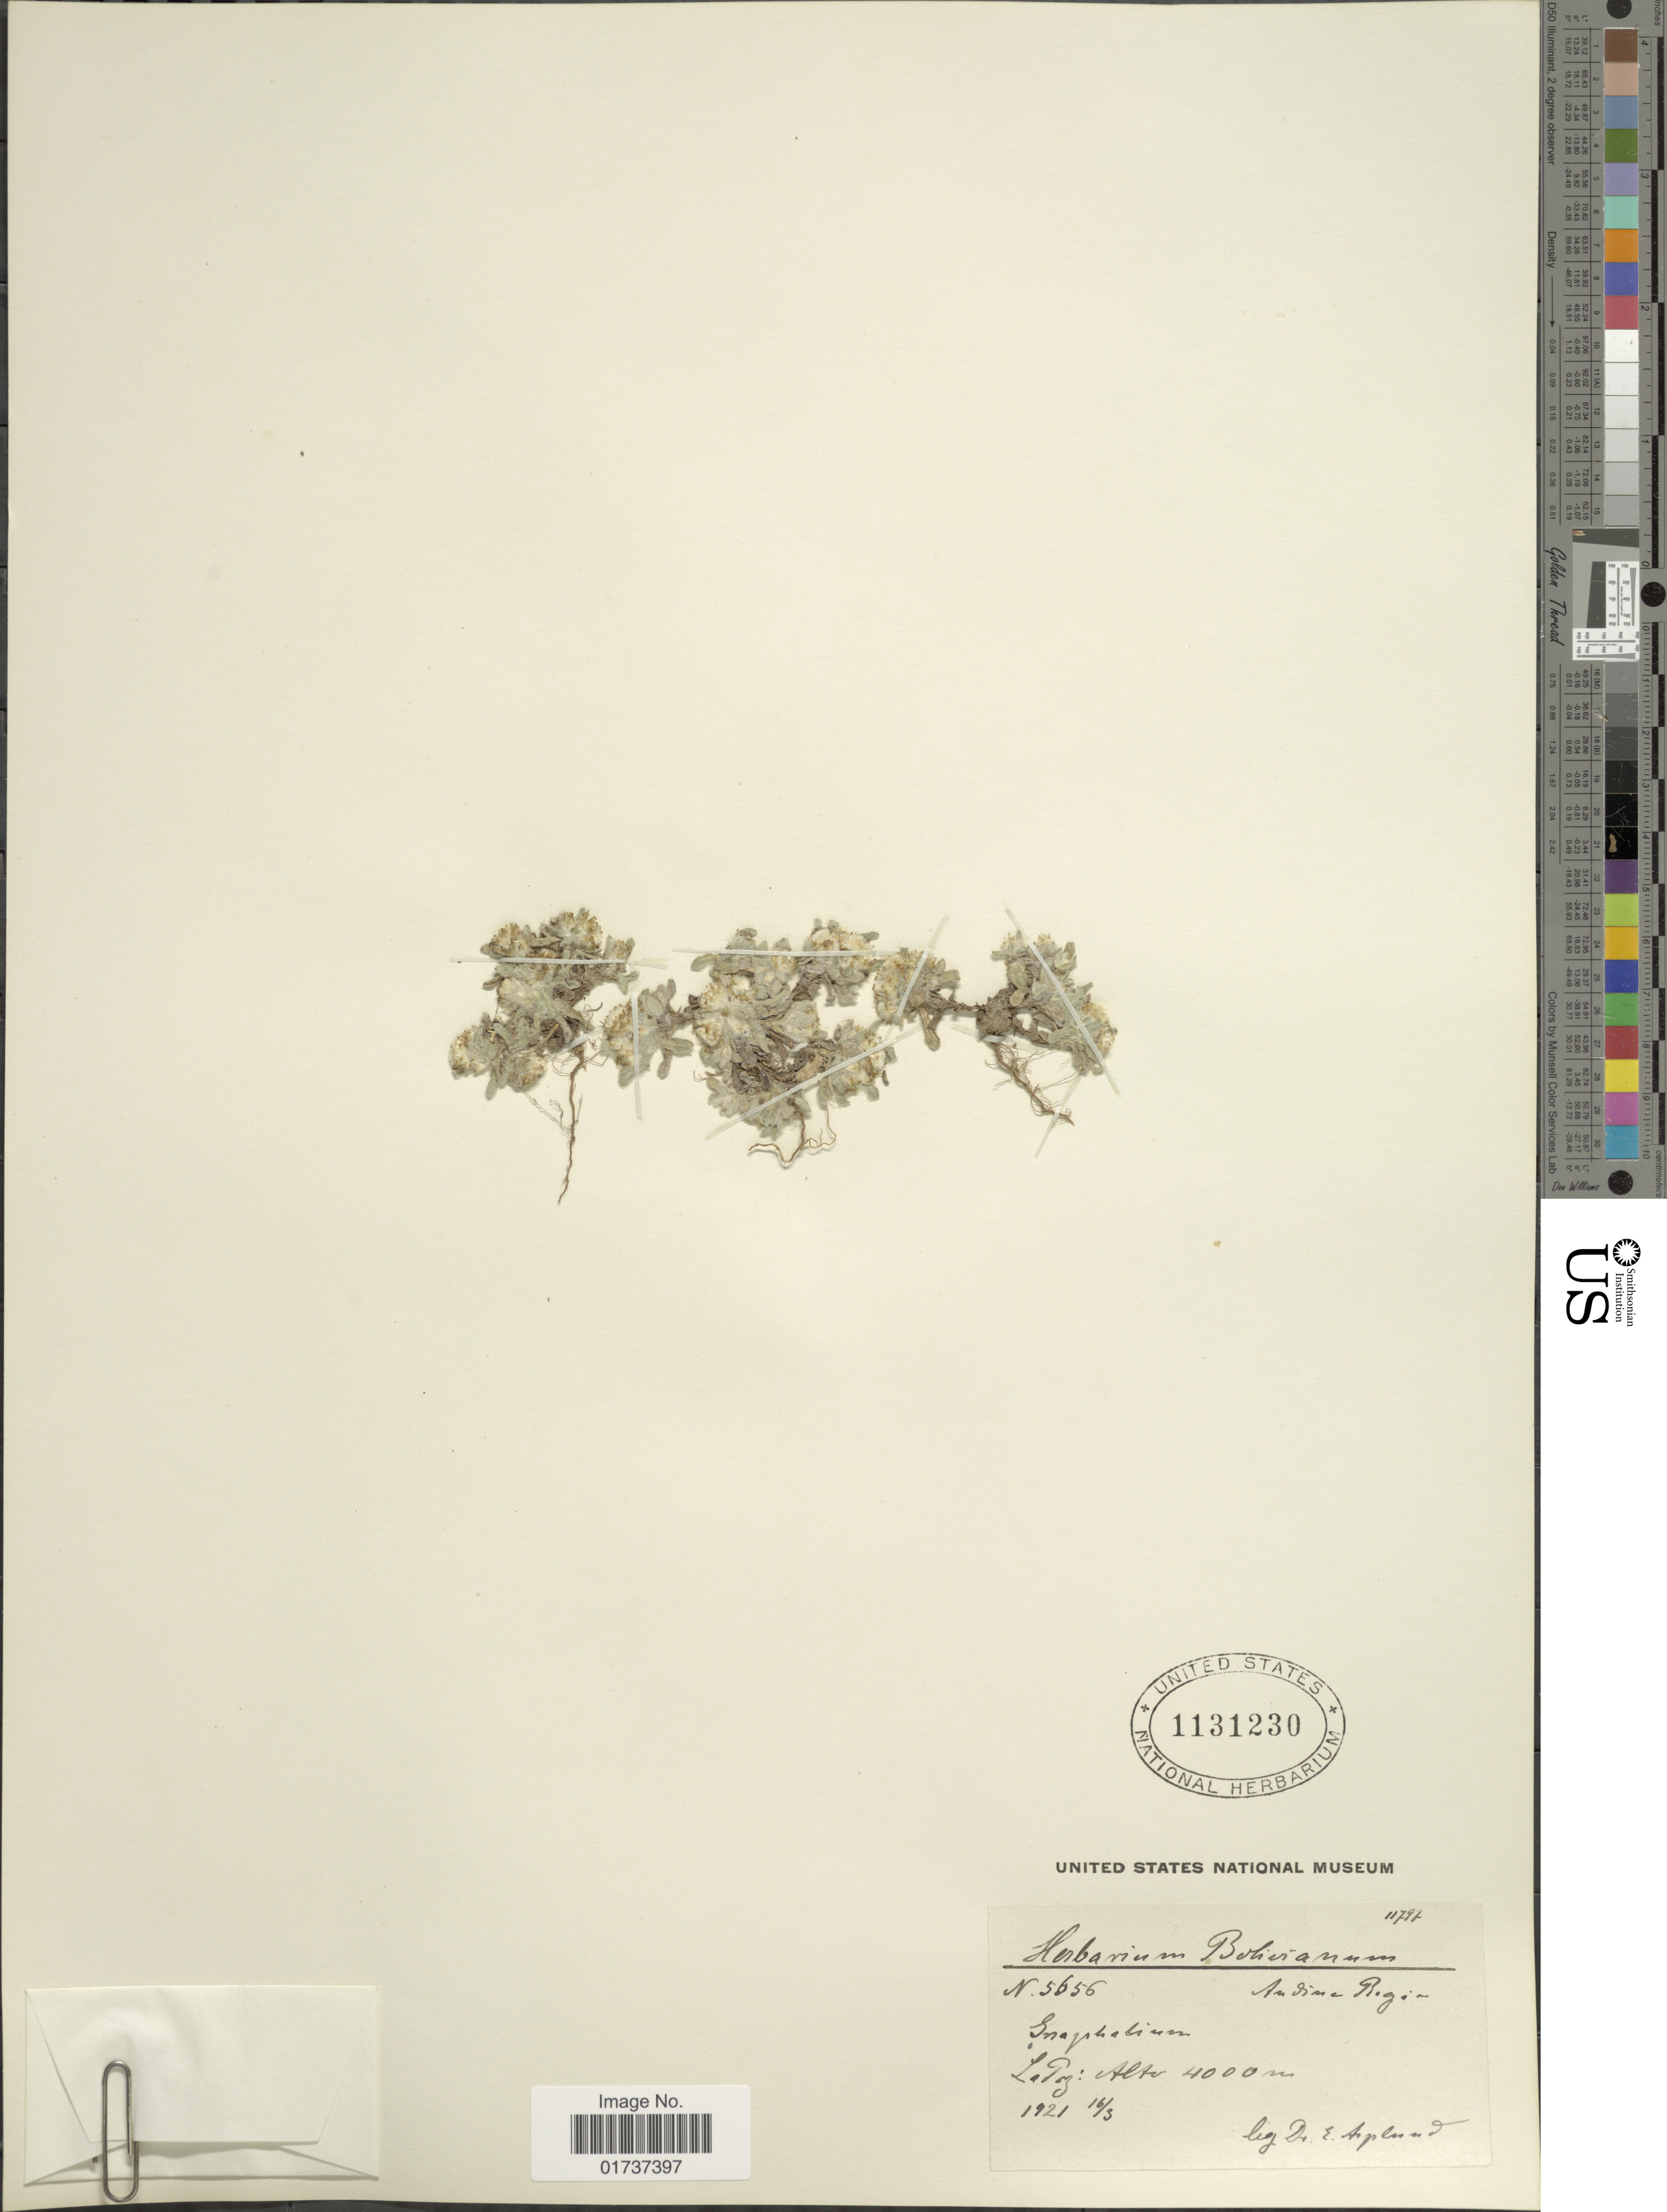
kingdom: Plantae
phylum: Tracheophyta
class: Magnoliopsida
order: Asterales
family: Asteraceae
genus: Gnaphalium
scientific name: Gnaphalium sp.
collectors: E. Asplund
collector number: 5656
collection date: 1921-03-16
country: Bolivia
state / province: La Paz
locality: Andine Region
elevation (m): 4000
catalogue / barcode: US 1131230